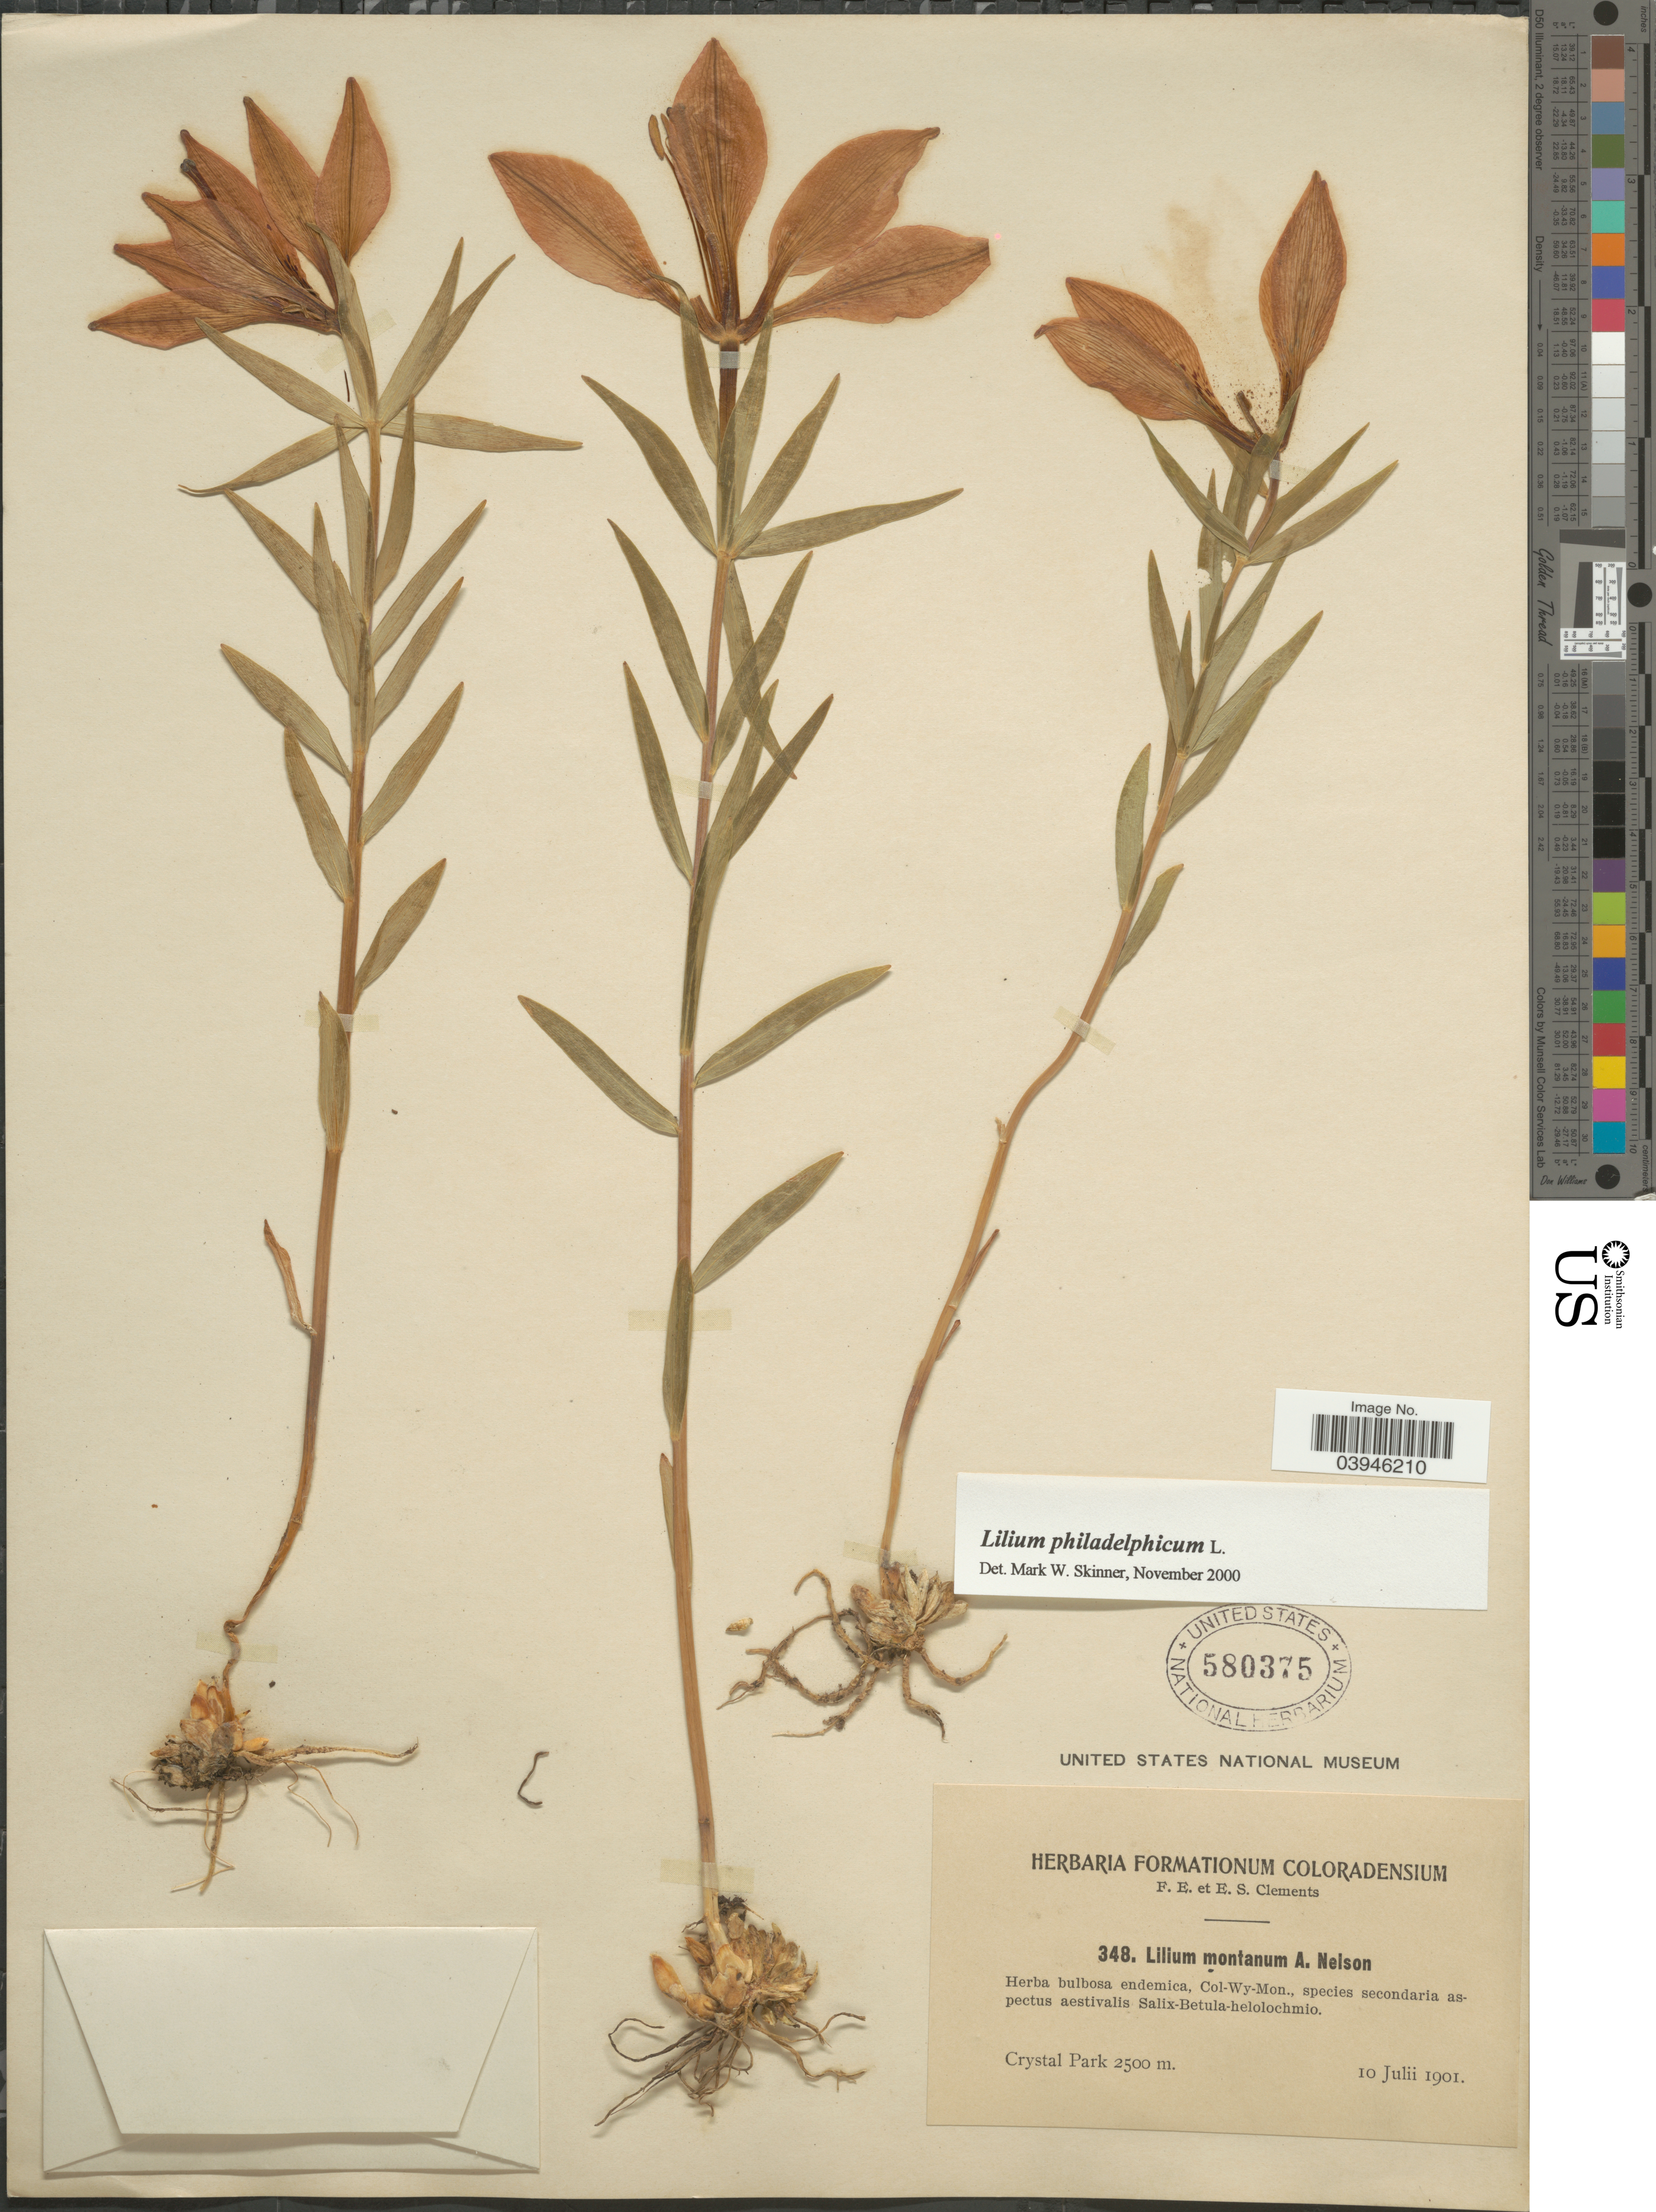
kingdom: Plantae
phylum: Tracheophyta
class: Liliopsida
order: Liliales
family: Liliaceae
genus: Lilium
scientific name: Lilium philadelphicum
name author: L.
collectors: F. E. Clements & E. S. Clements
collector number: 348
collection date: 1901-07-10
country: United States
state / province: Colorado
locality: Crystal Park.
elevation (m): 2500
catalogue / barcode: US 580375